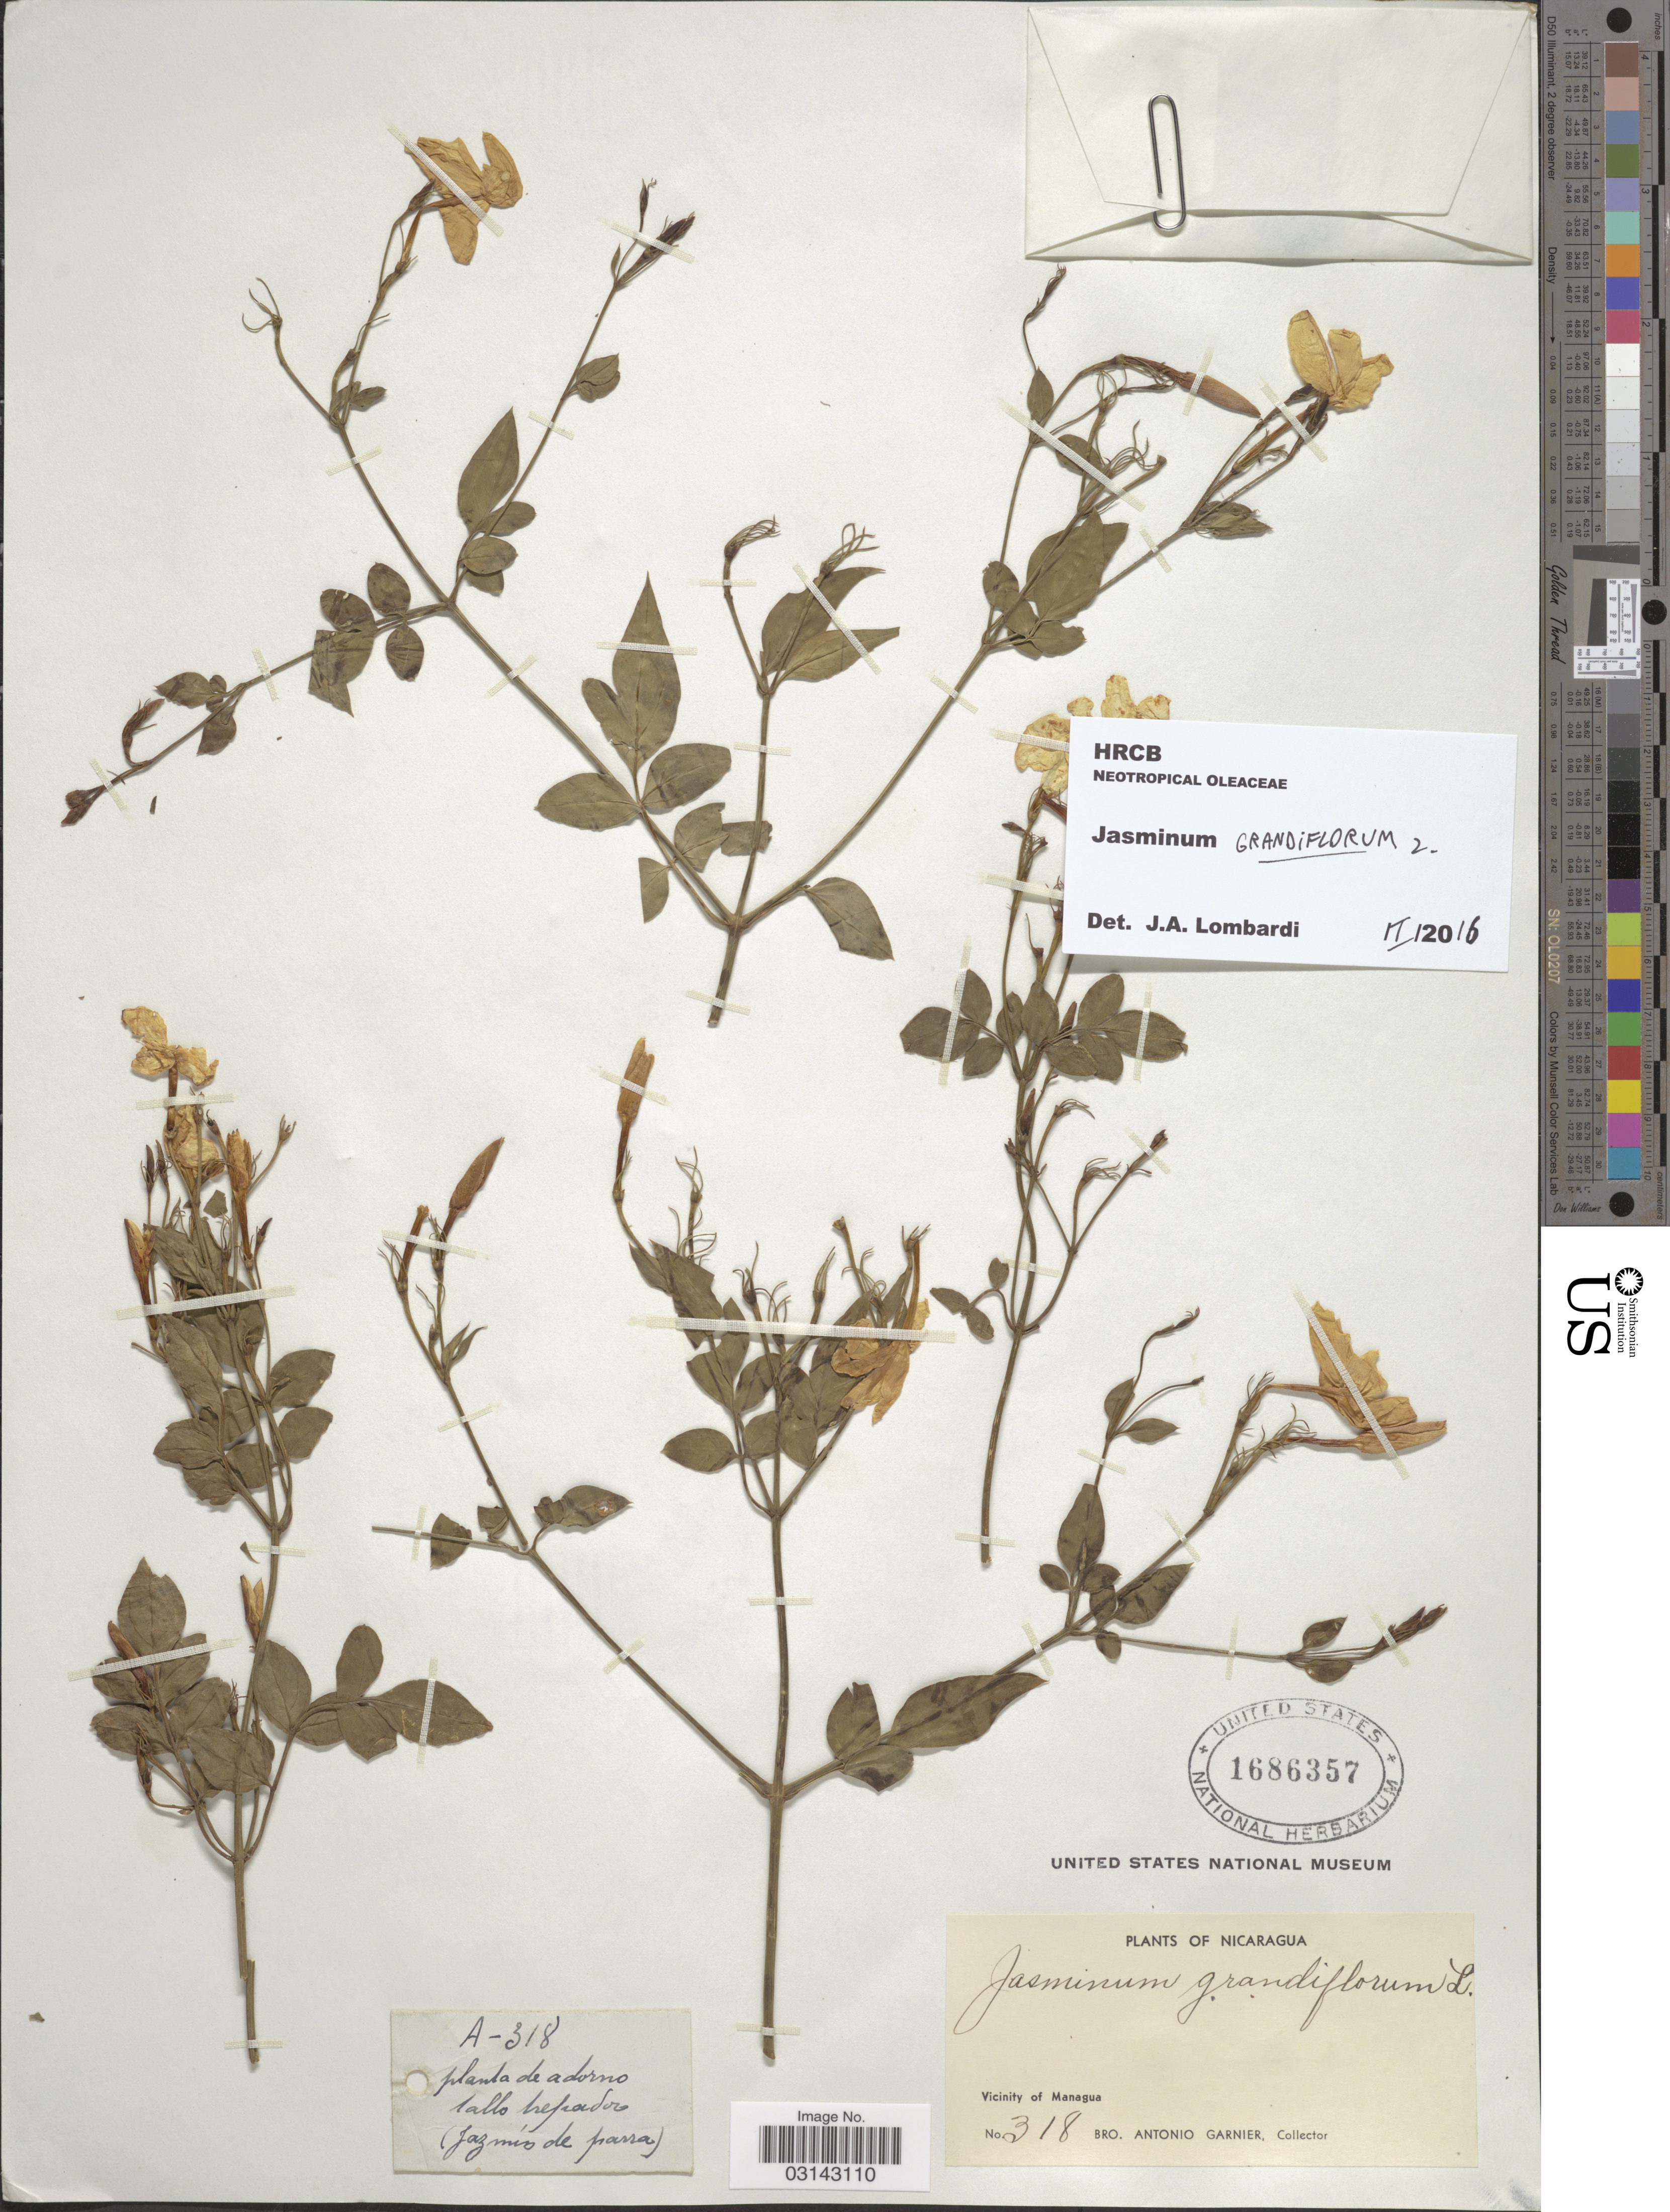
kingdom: Plantae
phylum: Tracheophyta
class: Magnoliopsida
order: Lamiales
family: Oleaceae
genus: Jasminum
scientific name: Jasminum officinale f. grandiflorum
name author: (L.) Kobuski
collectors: Bro. A. Garnier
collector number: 318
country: Nicaragua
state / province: Managua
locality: Vicinity of Managua.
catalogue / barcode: US 1686357